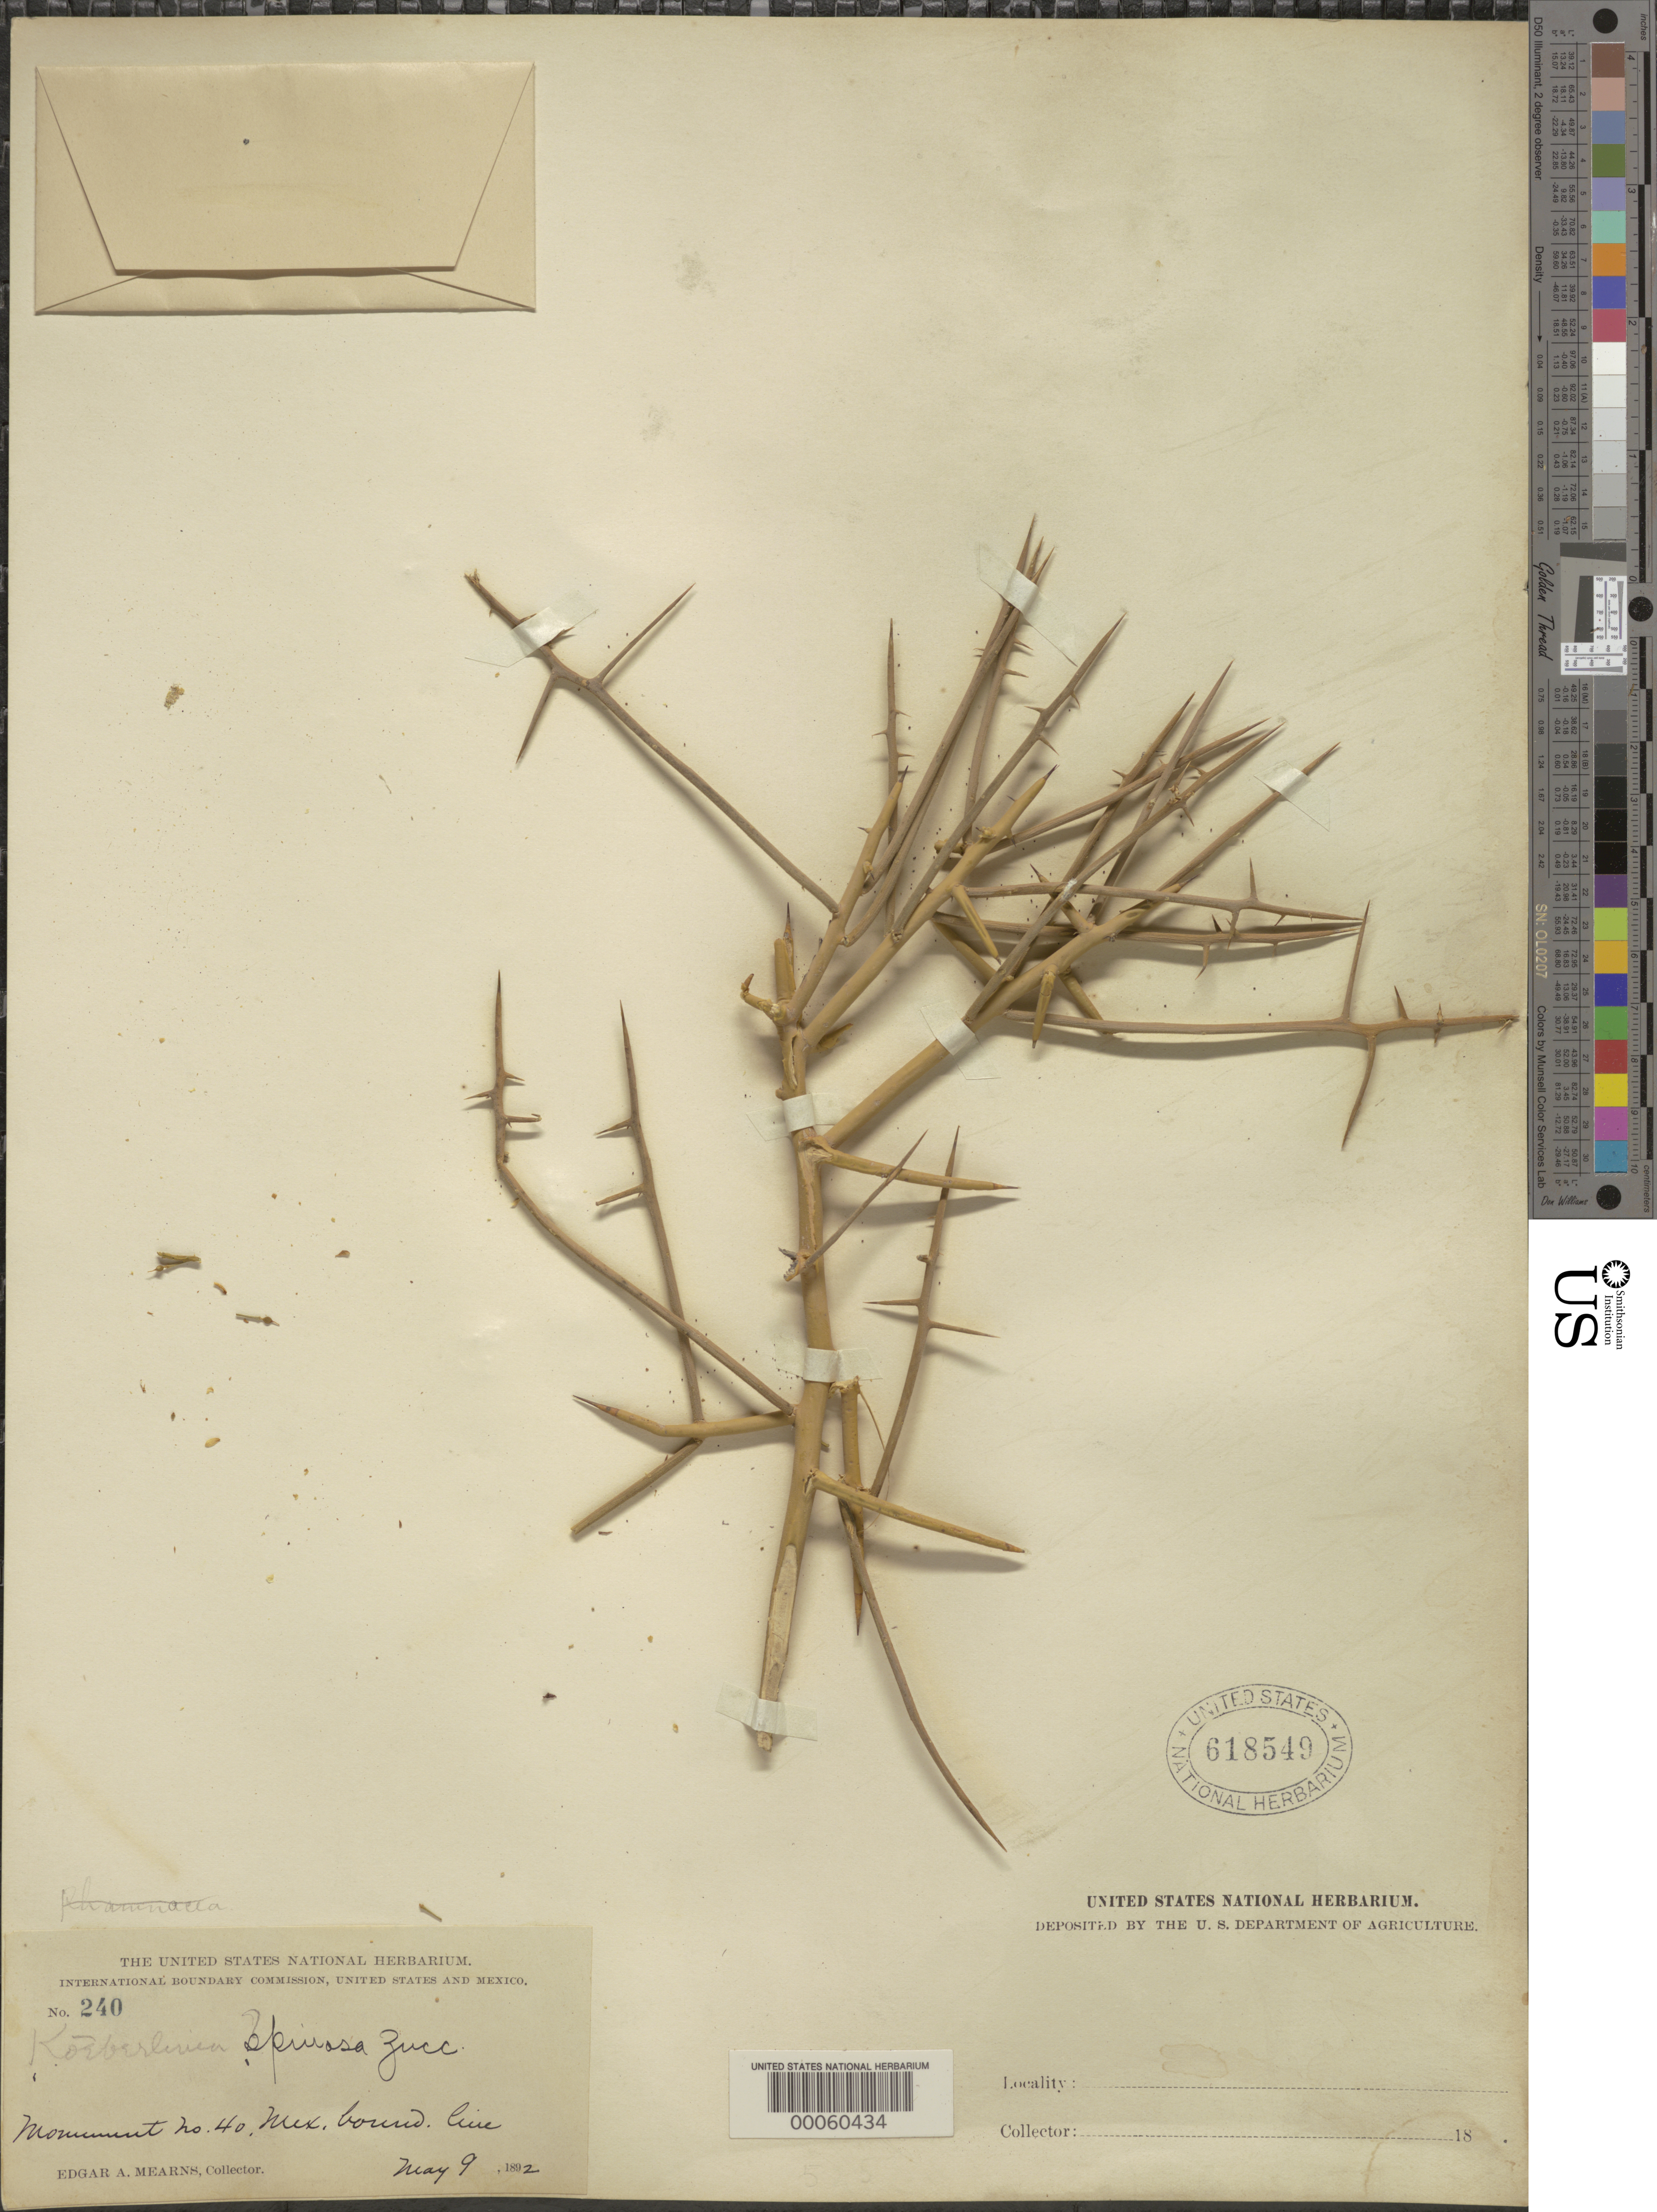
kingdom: Plantae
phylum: Tracheophyta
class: Magnoliopsida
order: Brassicales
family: Koeberliniaceae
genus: Koeberlinia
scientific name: Koeberlinia spinosa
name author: Zucc.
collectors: E. A. Mearns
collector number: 240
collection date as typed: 09 May 1892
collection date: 1892-05-09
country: Mexico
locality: Monument no. 40, mexico bound.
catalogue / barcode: US 618549